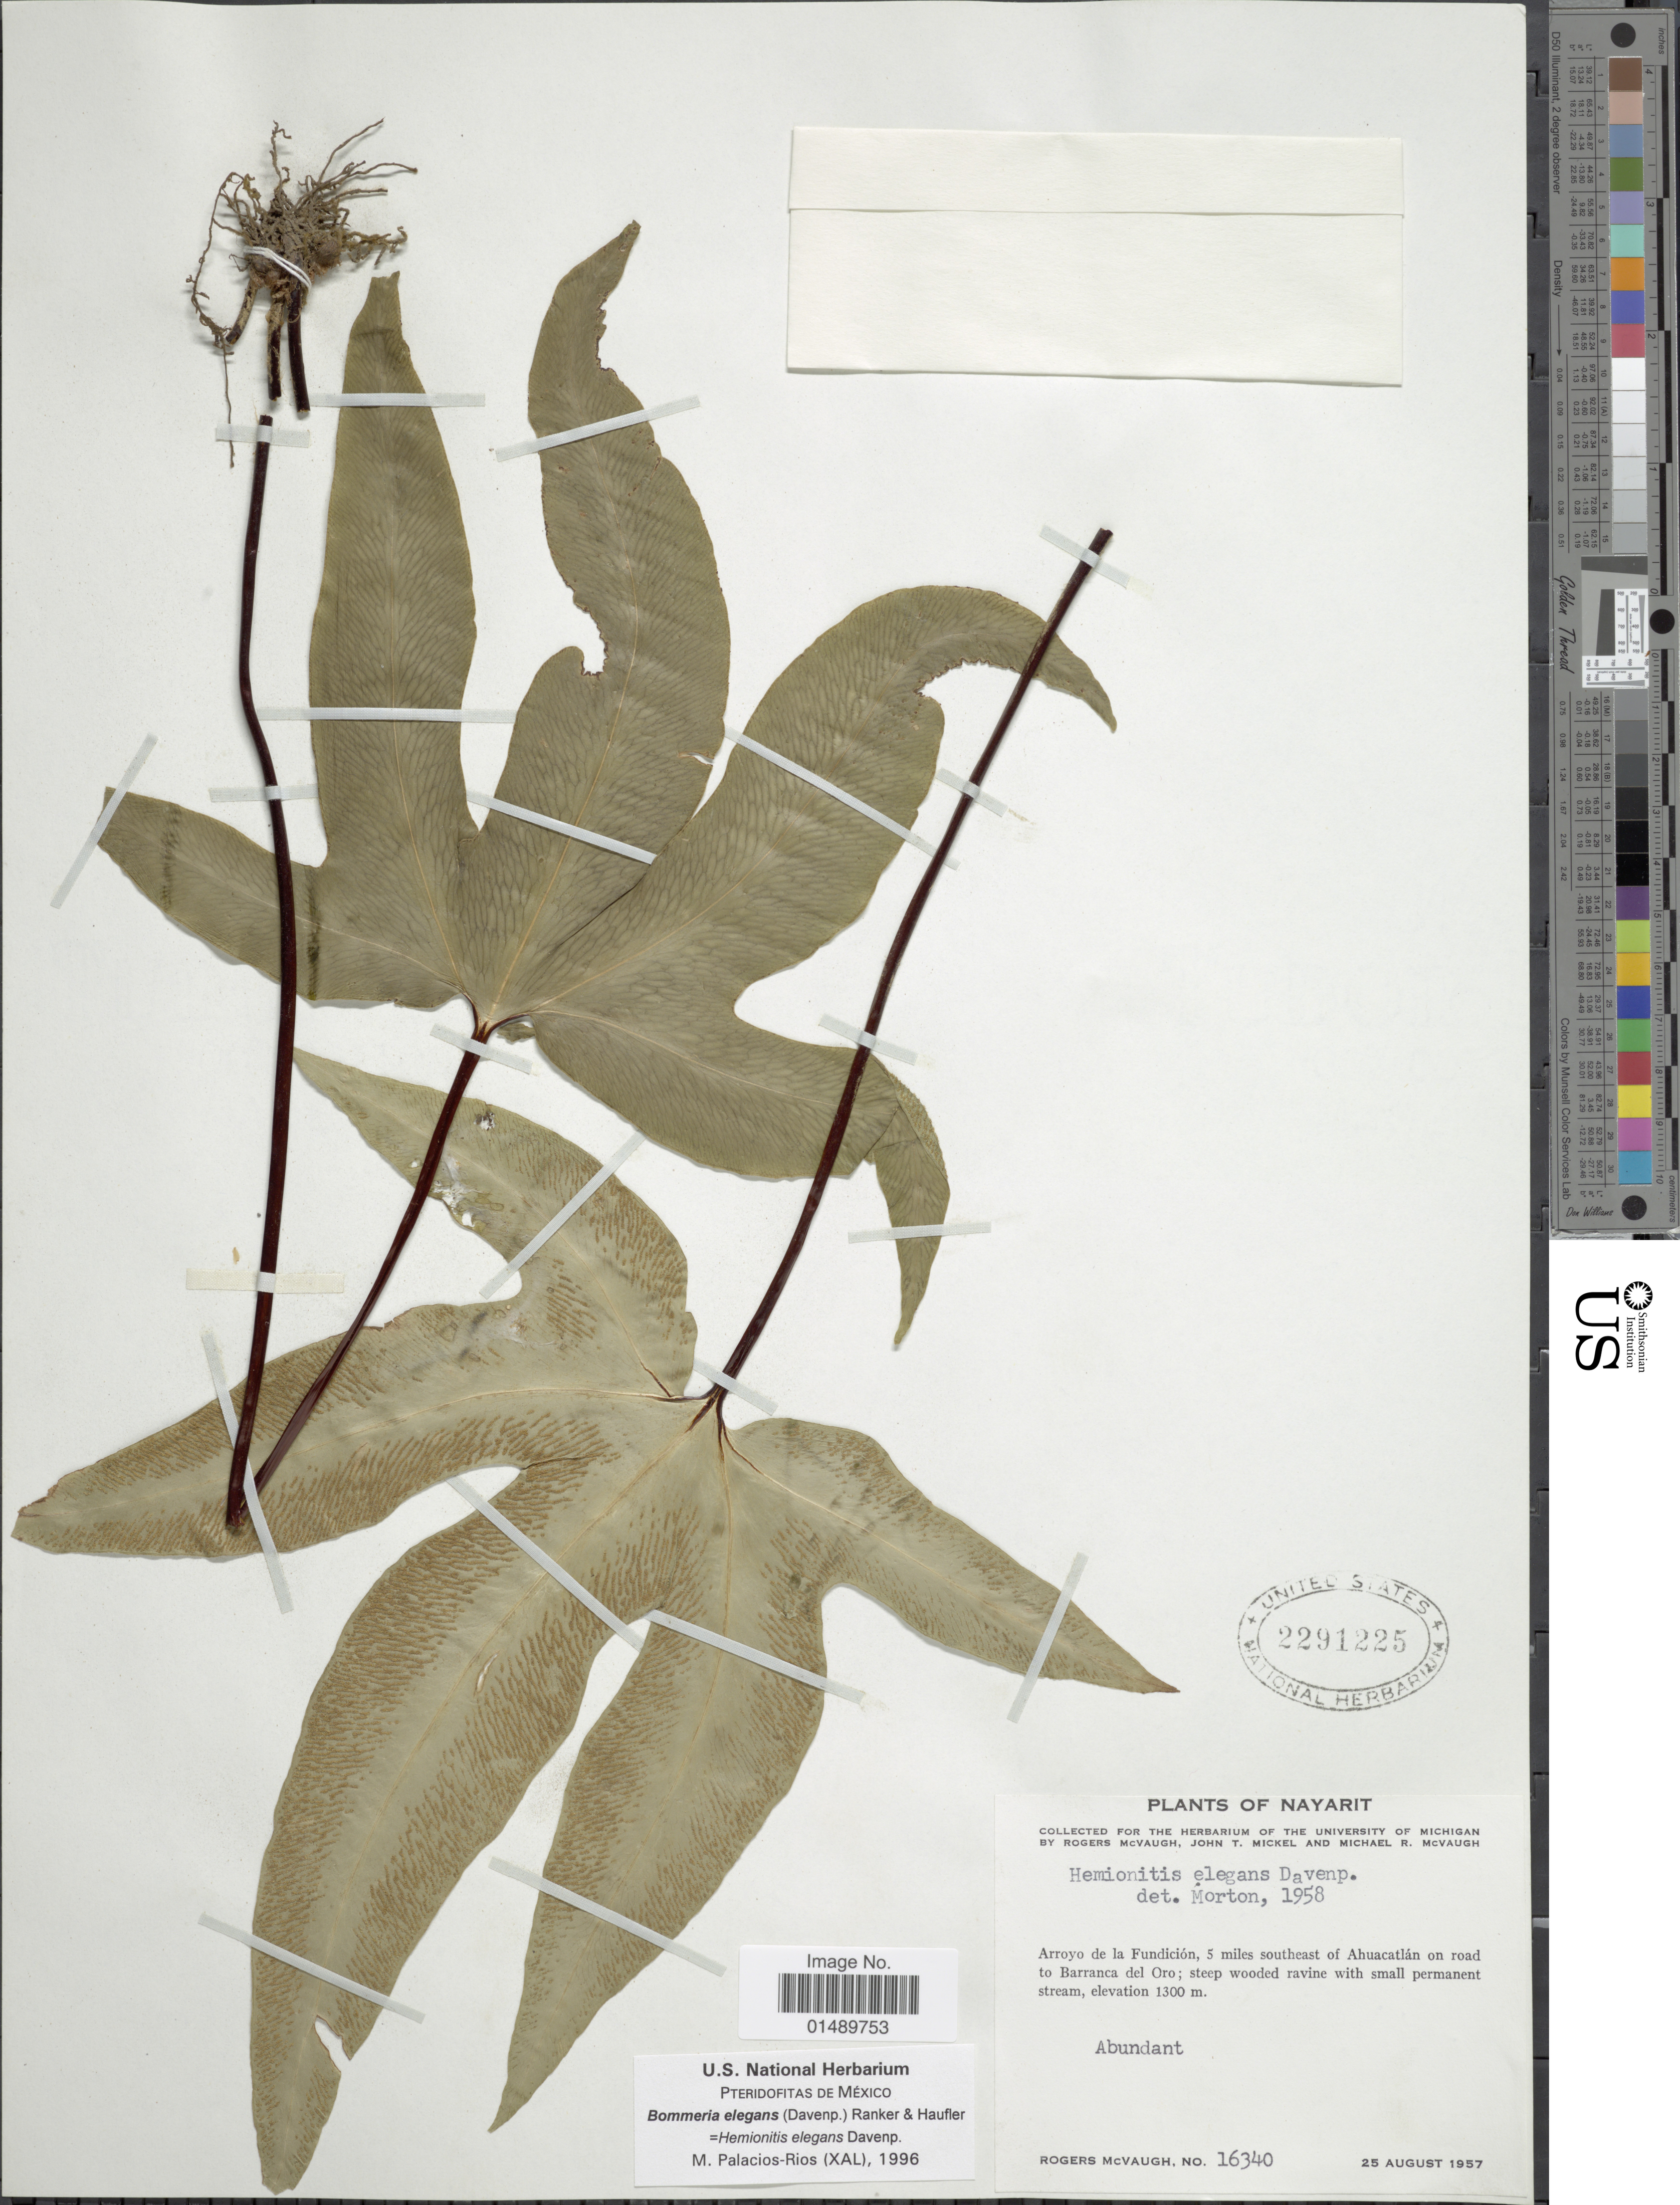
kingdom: Plantae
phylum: Tracheophyta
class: Polypodiopsida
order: Polypodiales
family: Pteridaceae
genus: Bommeria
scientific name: Bommeria elegans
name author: (Davenp.) Ranker & Haufler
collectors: R. McVaugh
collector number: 16340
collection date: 1957-08-25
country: Mexico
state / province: Nayarit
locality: Mexico, Arroyo de la Fundicion, 5 miles southeast of Ahuacatlan on road to Barranca del Oro.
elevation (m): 1300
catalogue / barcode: US 2291225